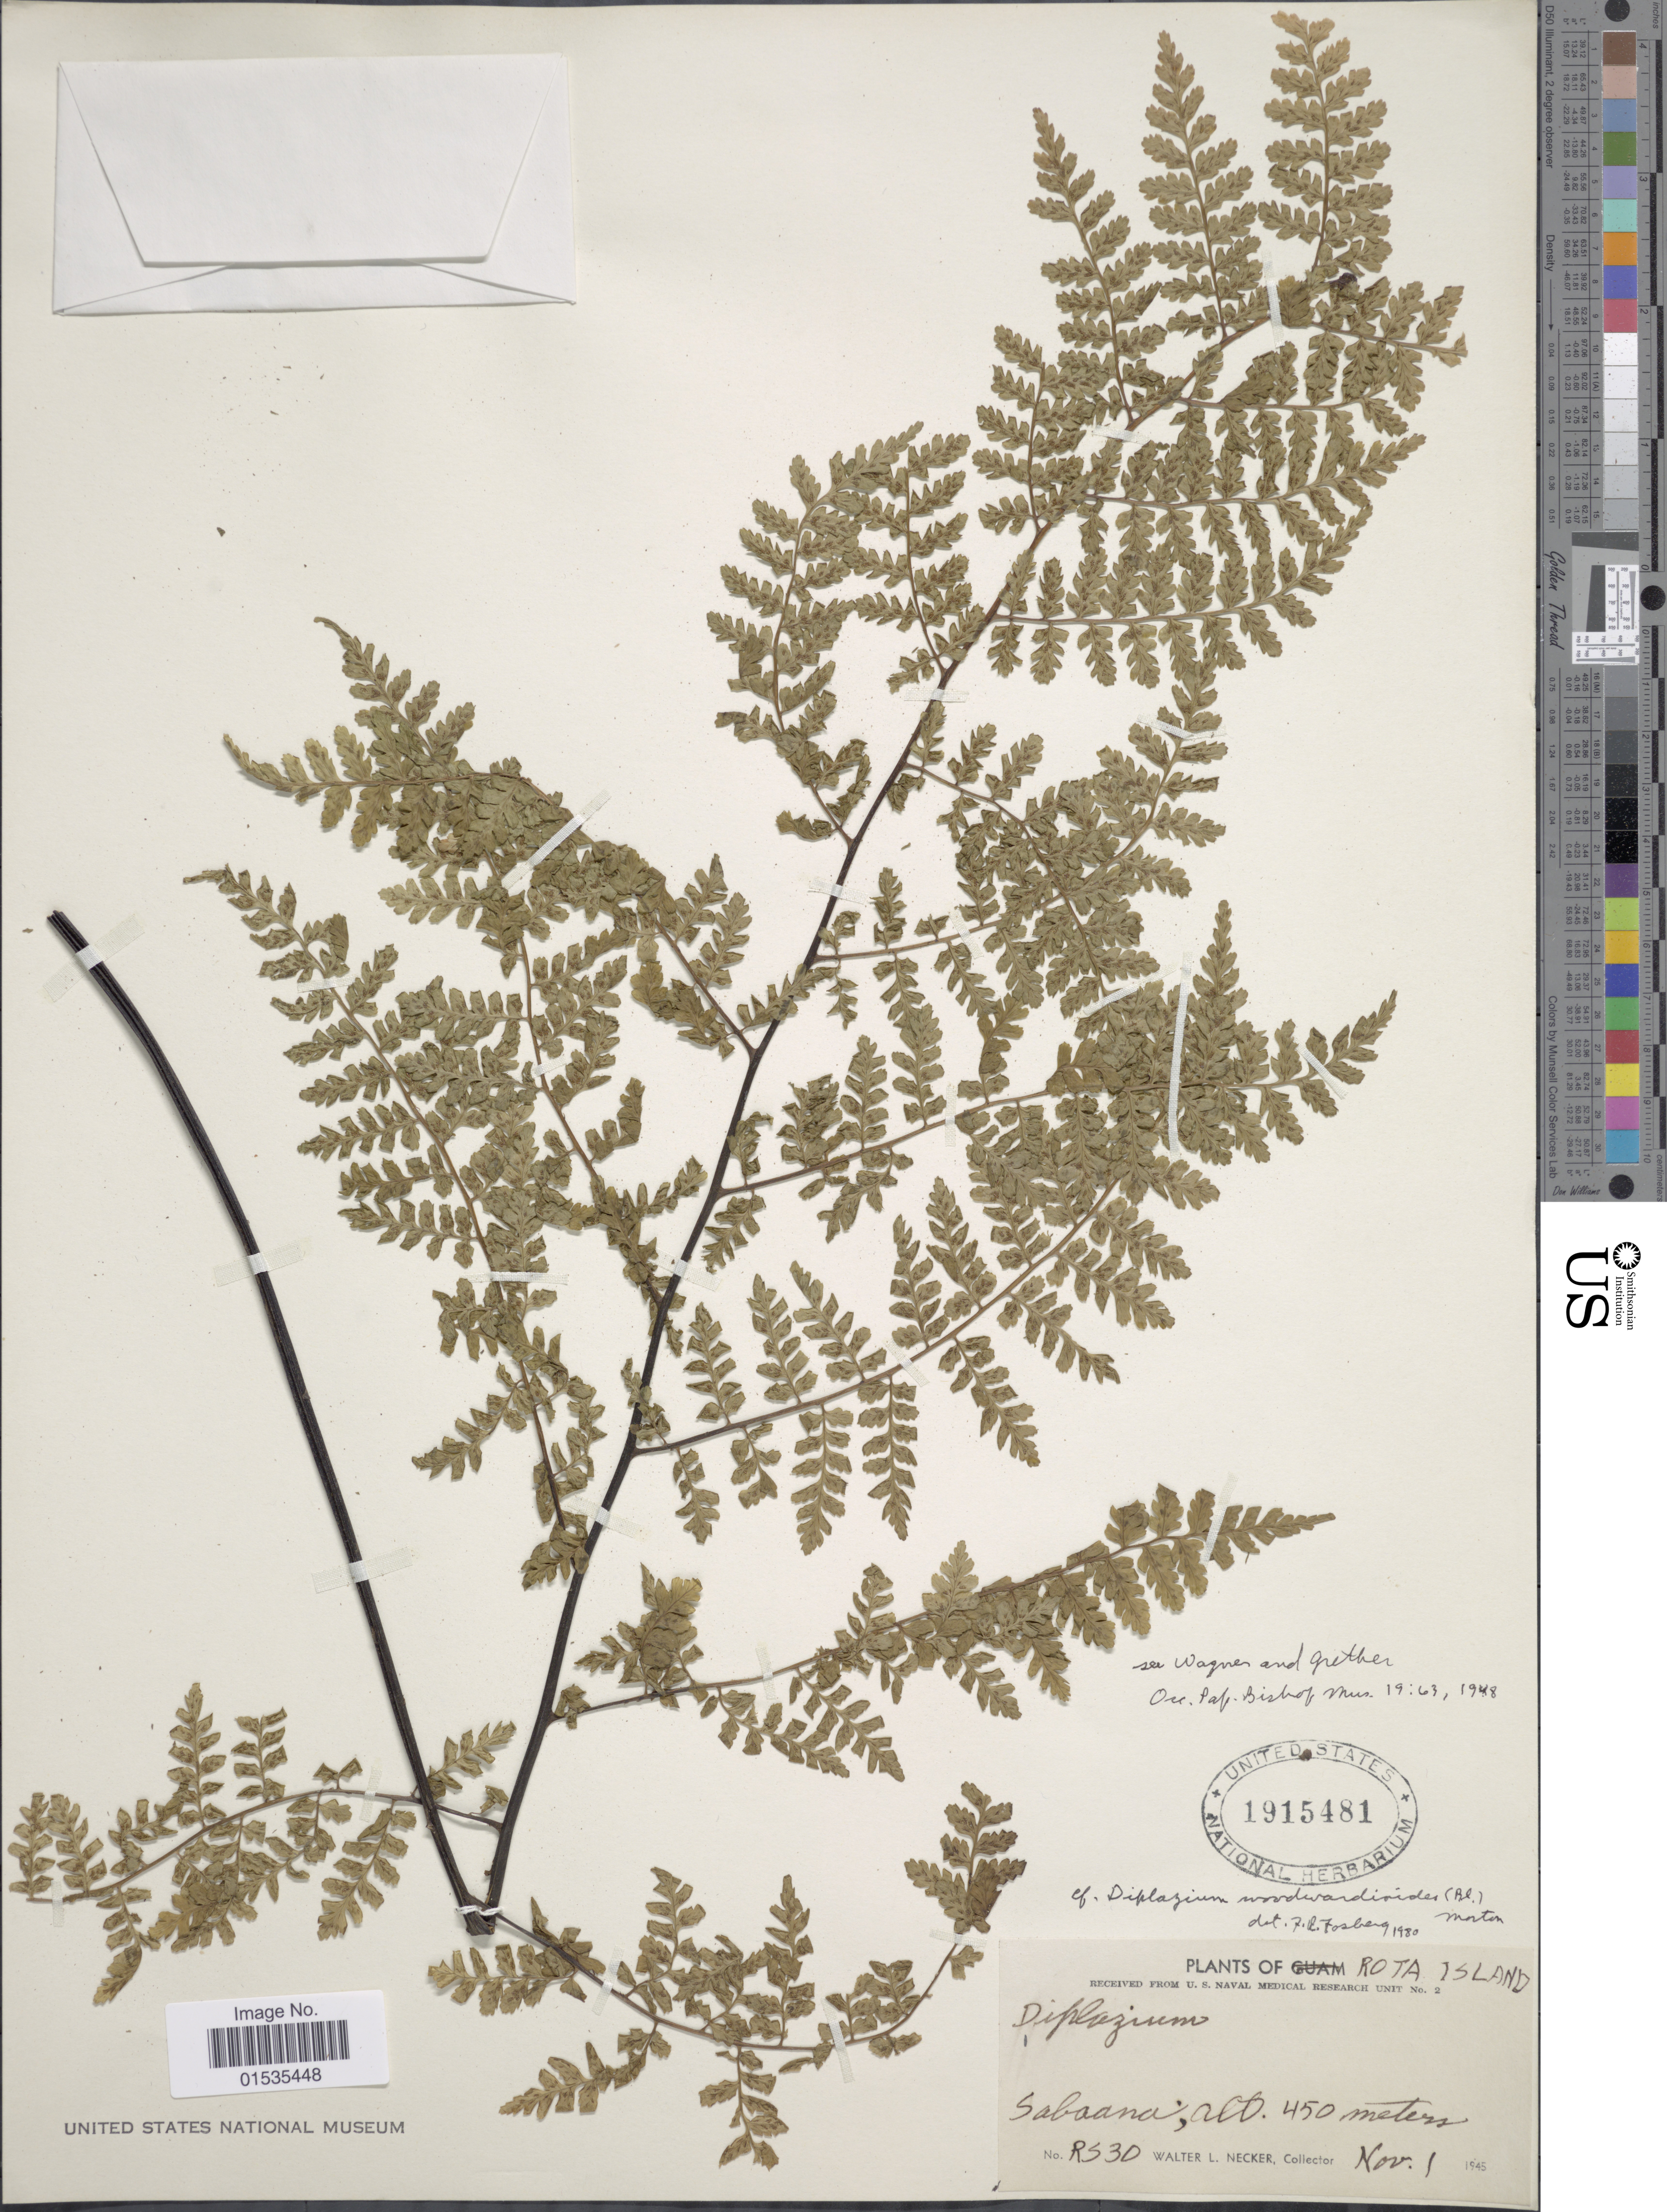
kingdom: Plantae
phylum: Tracheophyta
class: Polypodiopsida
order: Polypodiales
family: Athyriaceae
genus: Diplazium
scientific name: Diplazium woodwardioides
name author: (C. Presl) C.V. Morton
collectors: W. L. Necker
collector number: R530*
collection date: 1945-11-01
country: Northern Mariana Islands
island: Rota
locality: Sabaana [interpreted]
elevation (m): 450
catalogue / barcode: US 1915481